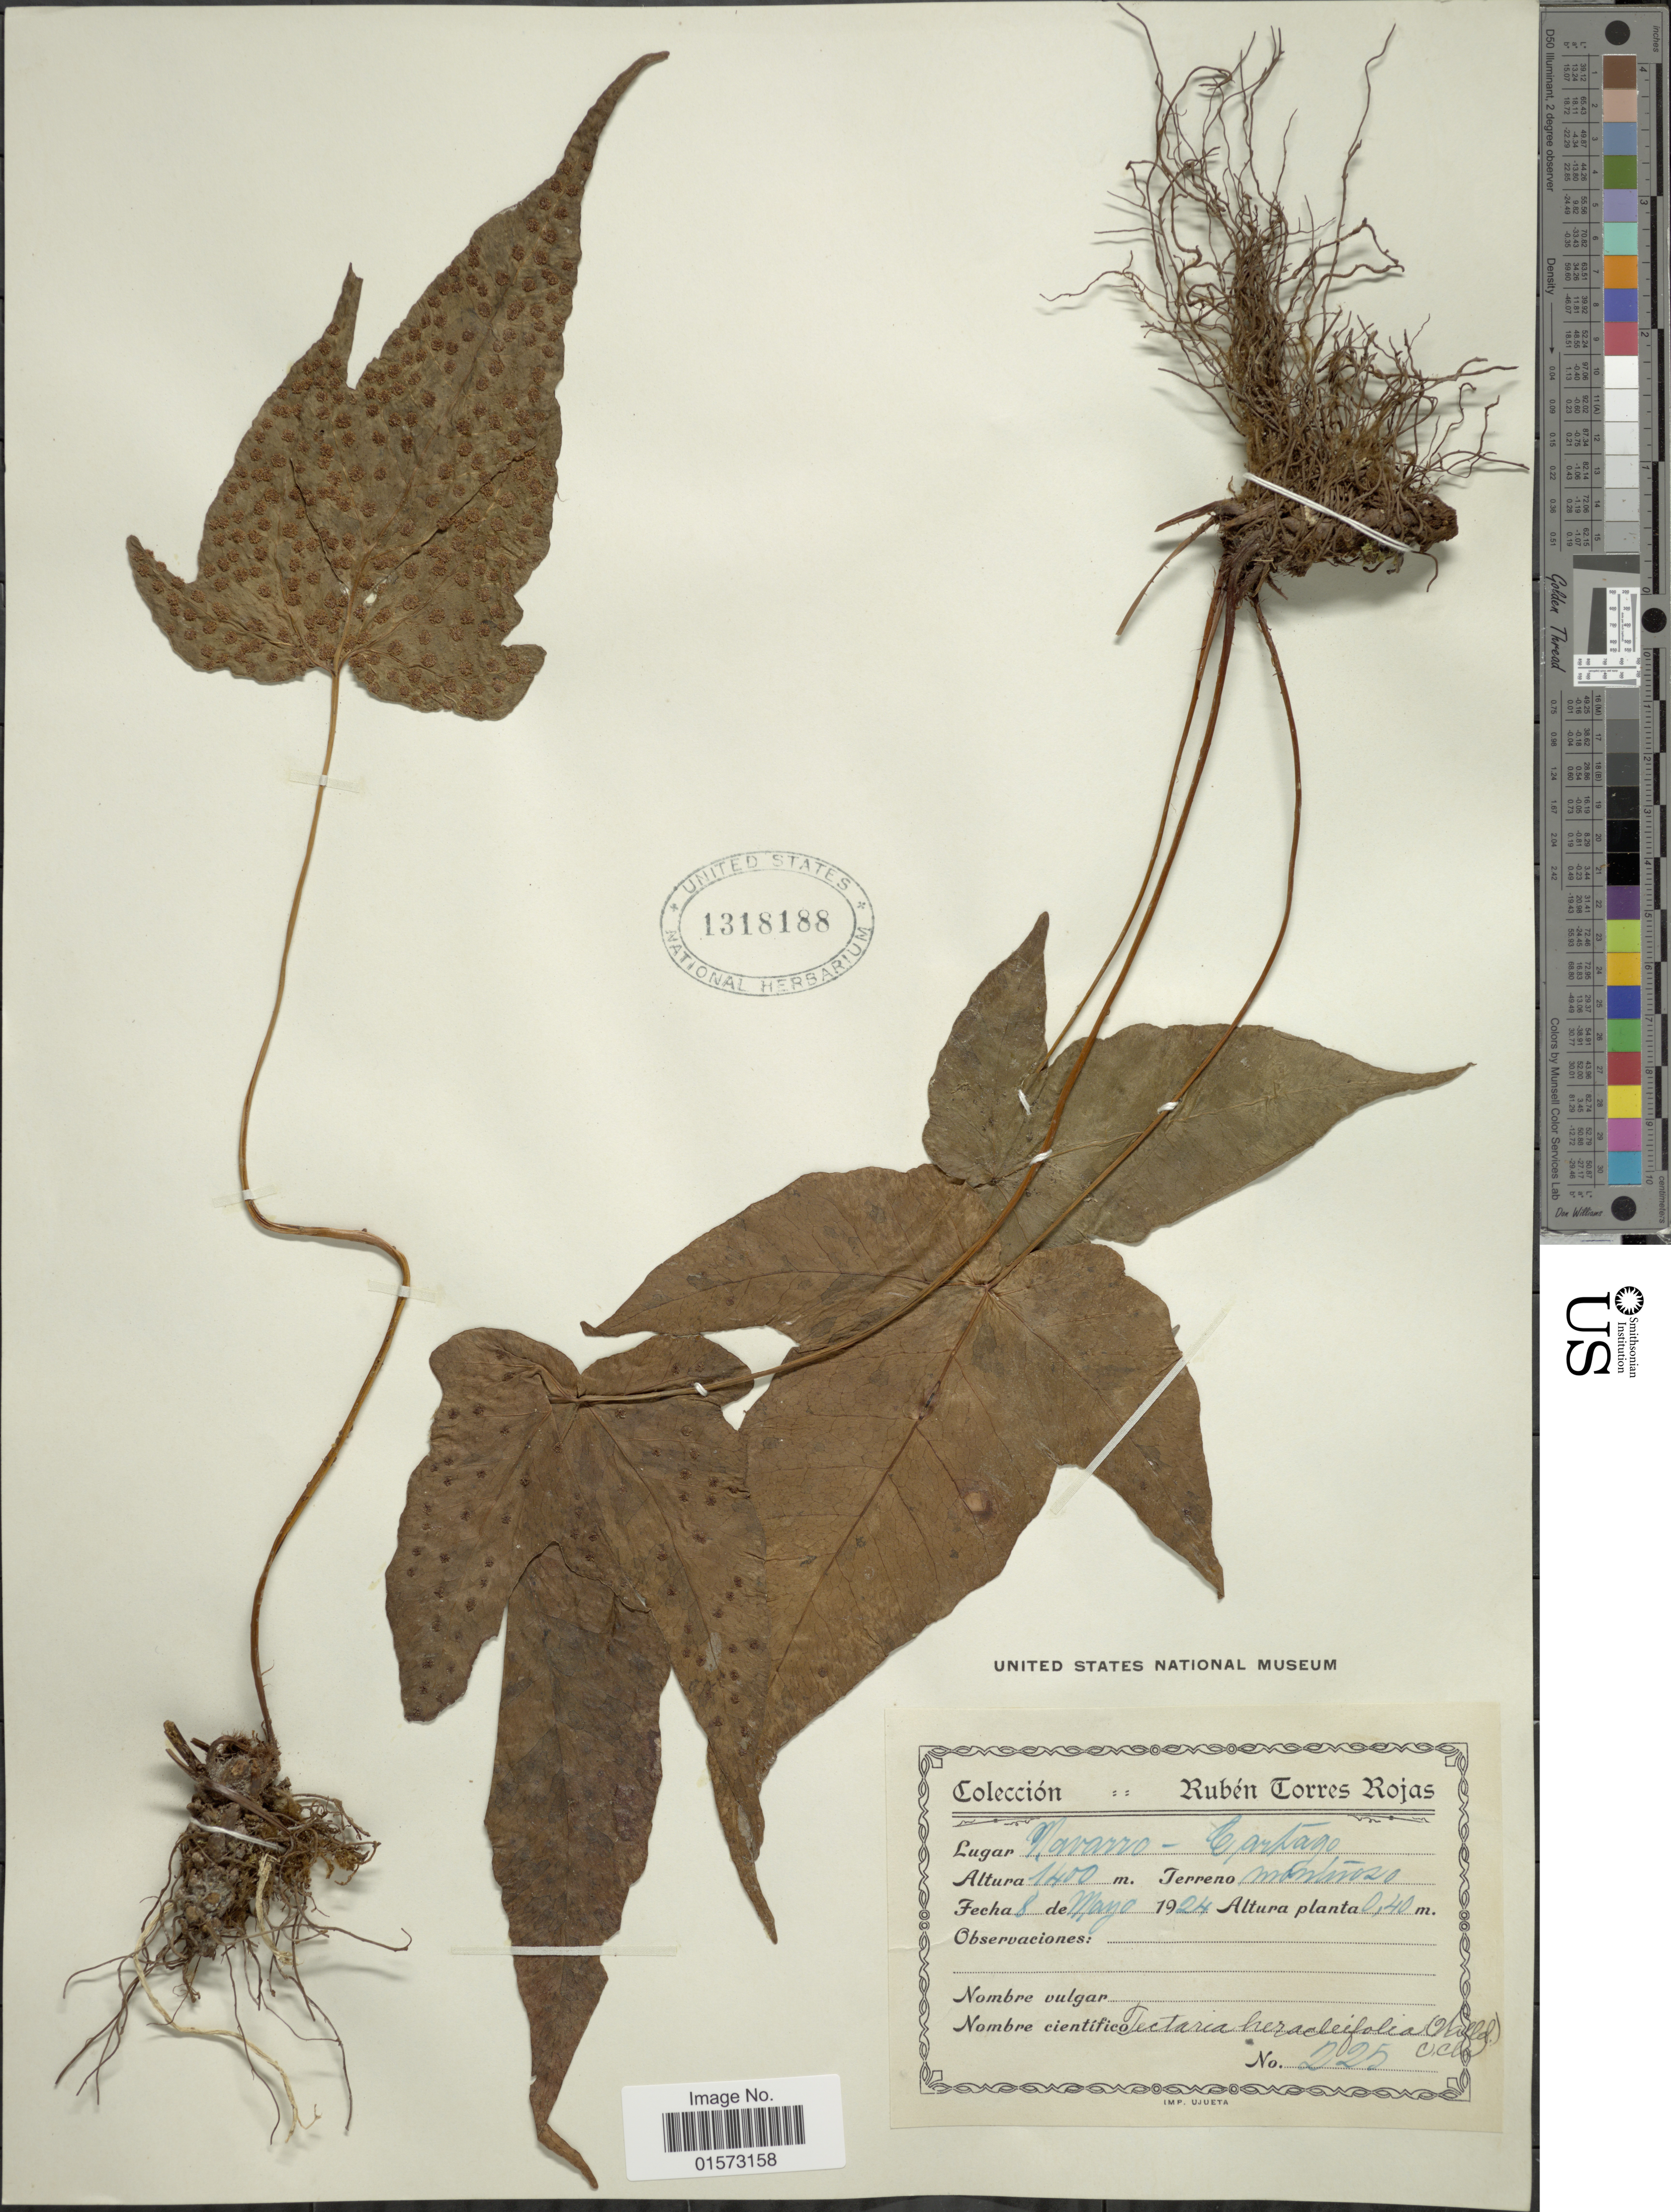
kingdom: Plantae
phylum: Tracheophyta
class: Polypodiopsida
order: Polypodiales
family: Tectariaceae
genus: Tectaria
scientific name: Tectaria heracleifolia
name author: (Willd.) Underw.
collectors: R. Torres Rojas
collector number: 225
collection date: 1924-05-08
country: Costa Rica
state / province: Cartago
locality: Navarro, Montamozo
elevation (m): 0.4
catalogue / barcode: US 1318188